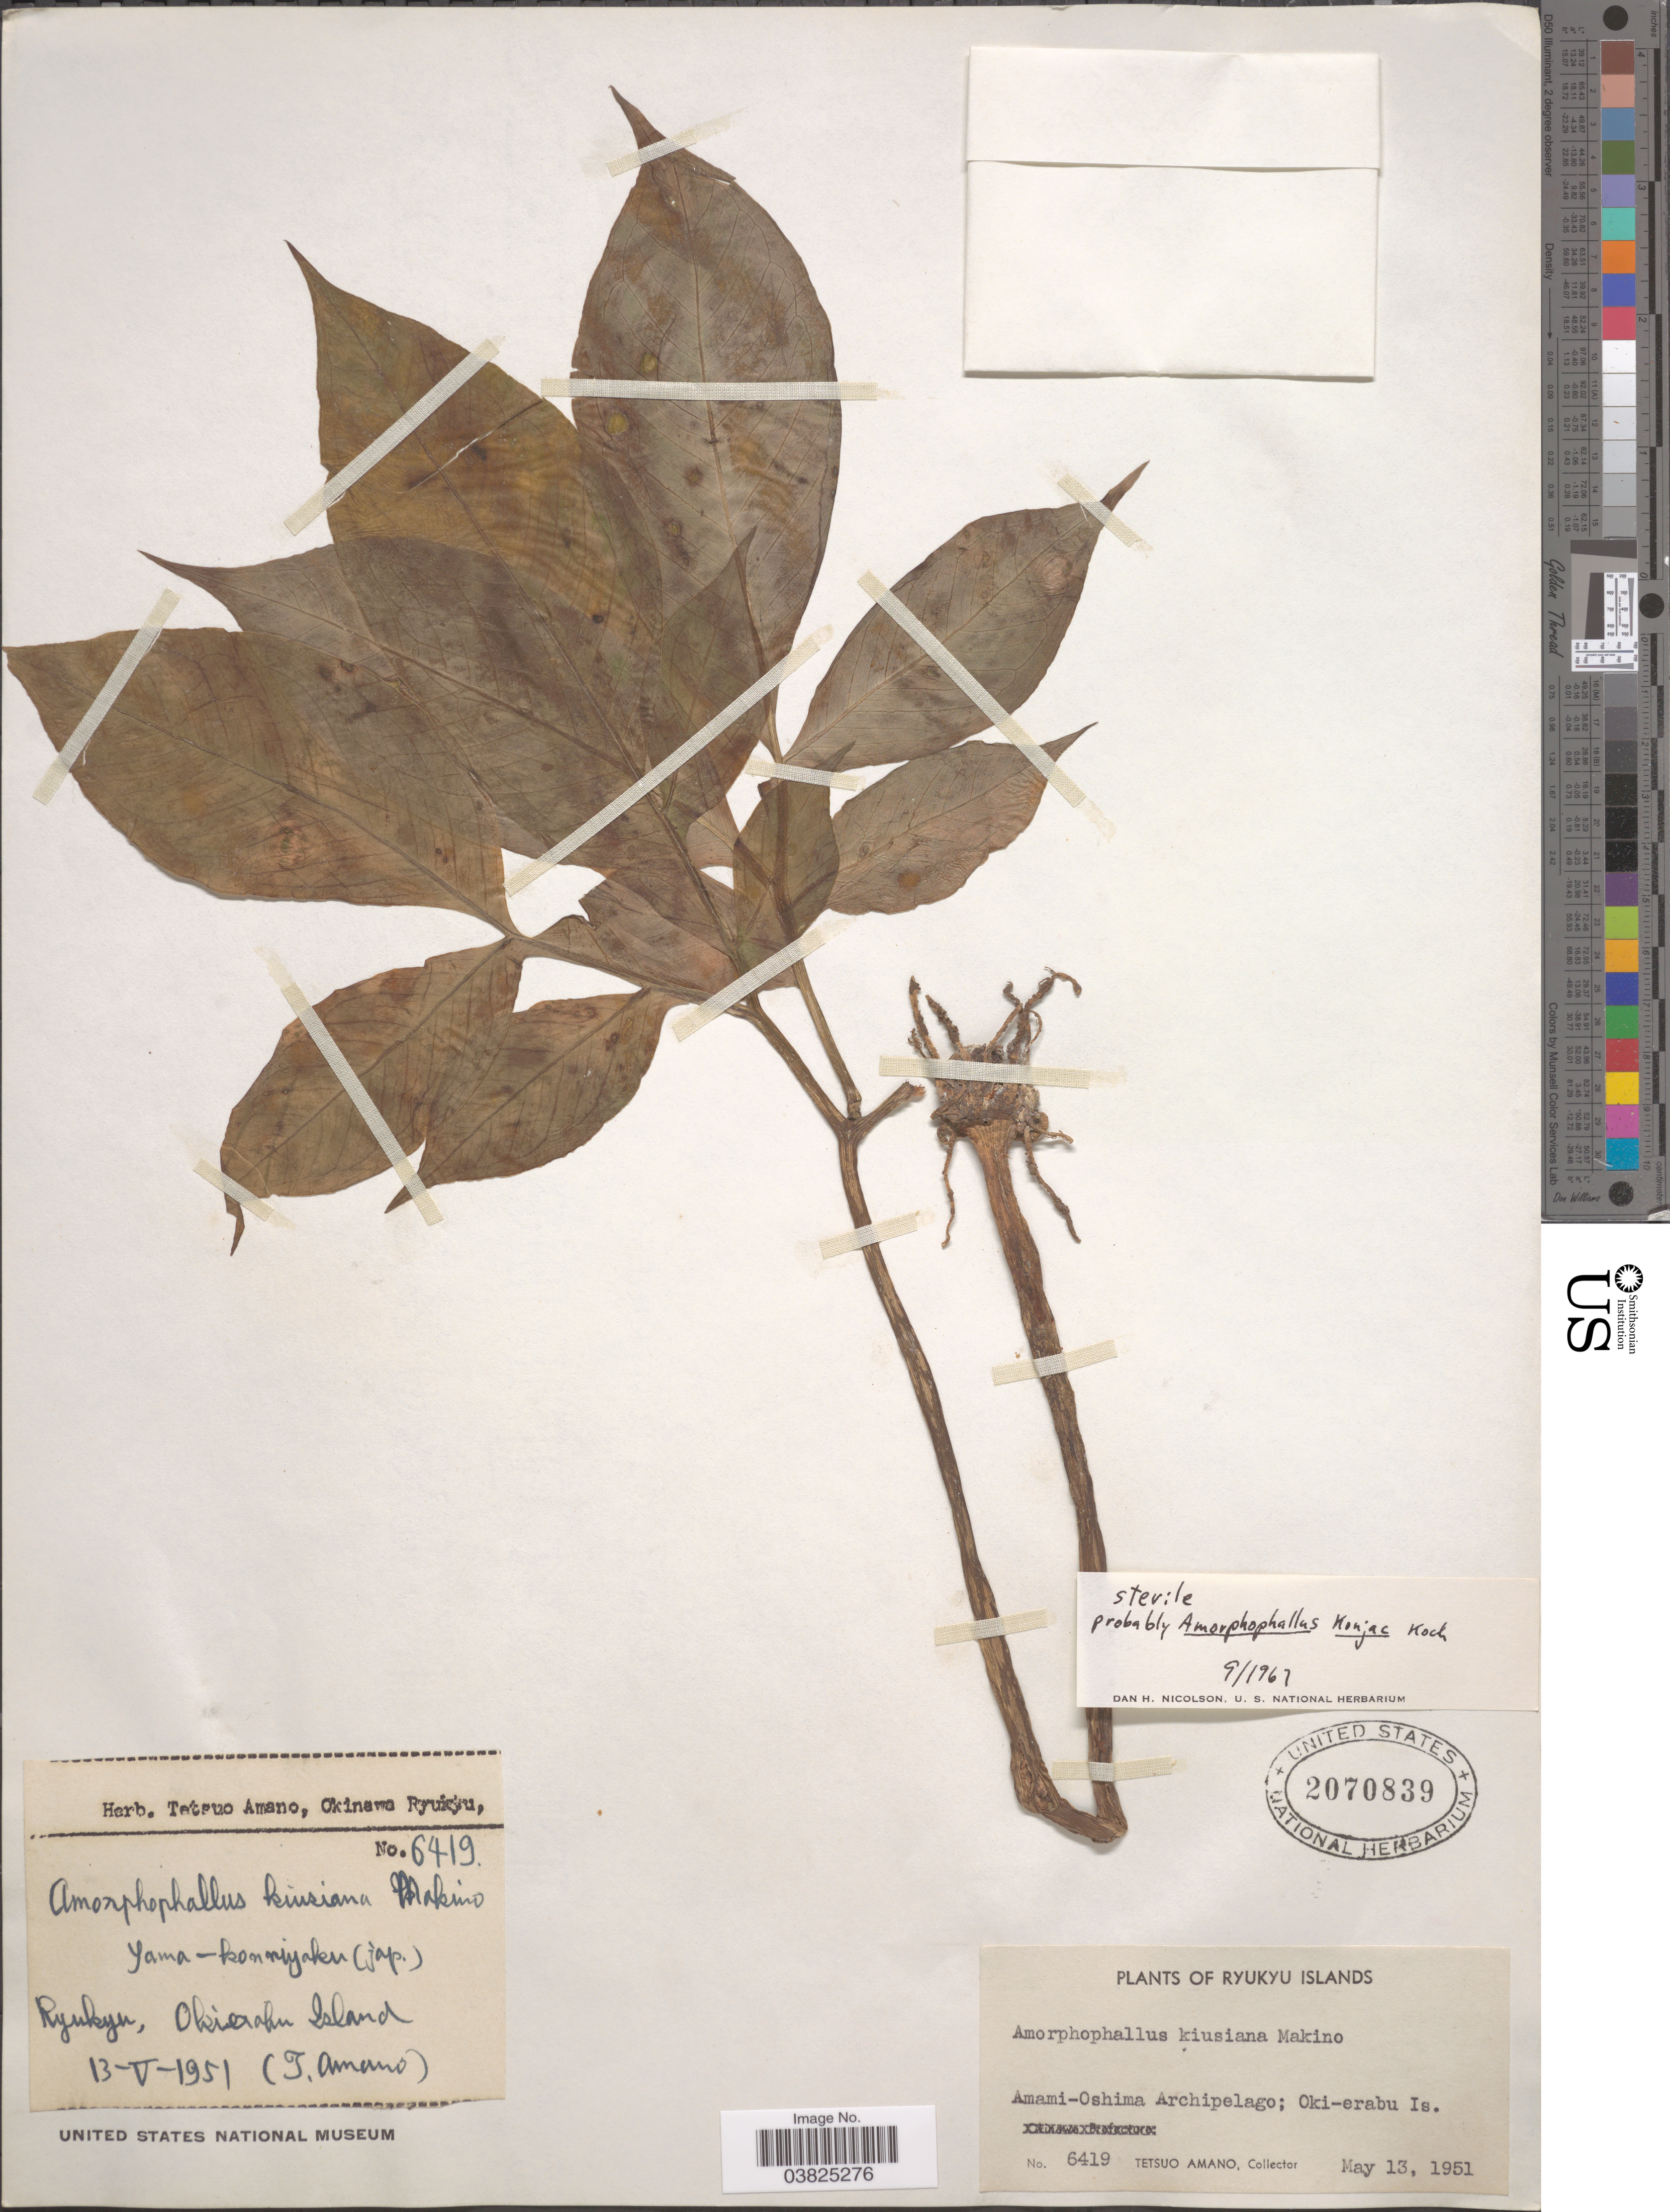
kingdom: Plantae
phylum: Tracheophyta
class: Liliopsida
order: Alismatales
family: Araceae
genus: Amorphophallus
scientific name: Amorphophallus konjac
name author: K. Koch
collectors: T. Amano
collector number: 6419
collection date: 1951-05-13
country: Japan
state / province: Okinawa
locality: Ryukyu Islands. Amami-Oshima Archipelago; Oki-erabu Island.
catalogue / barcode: US 2070839